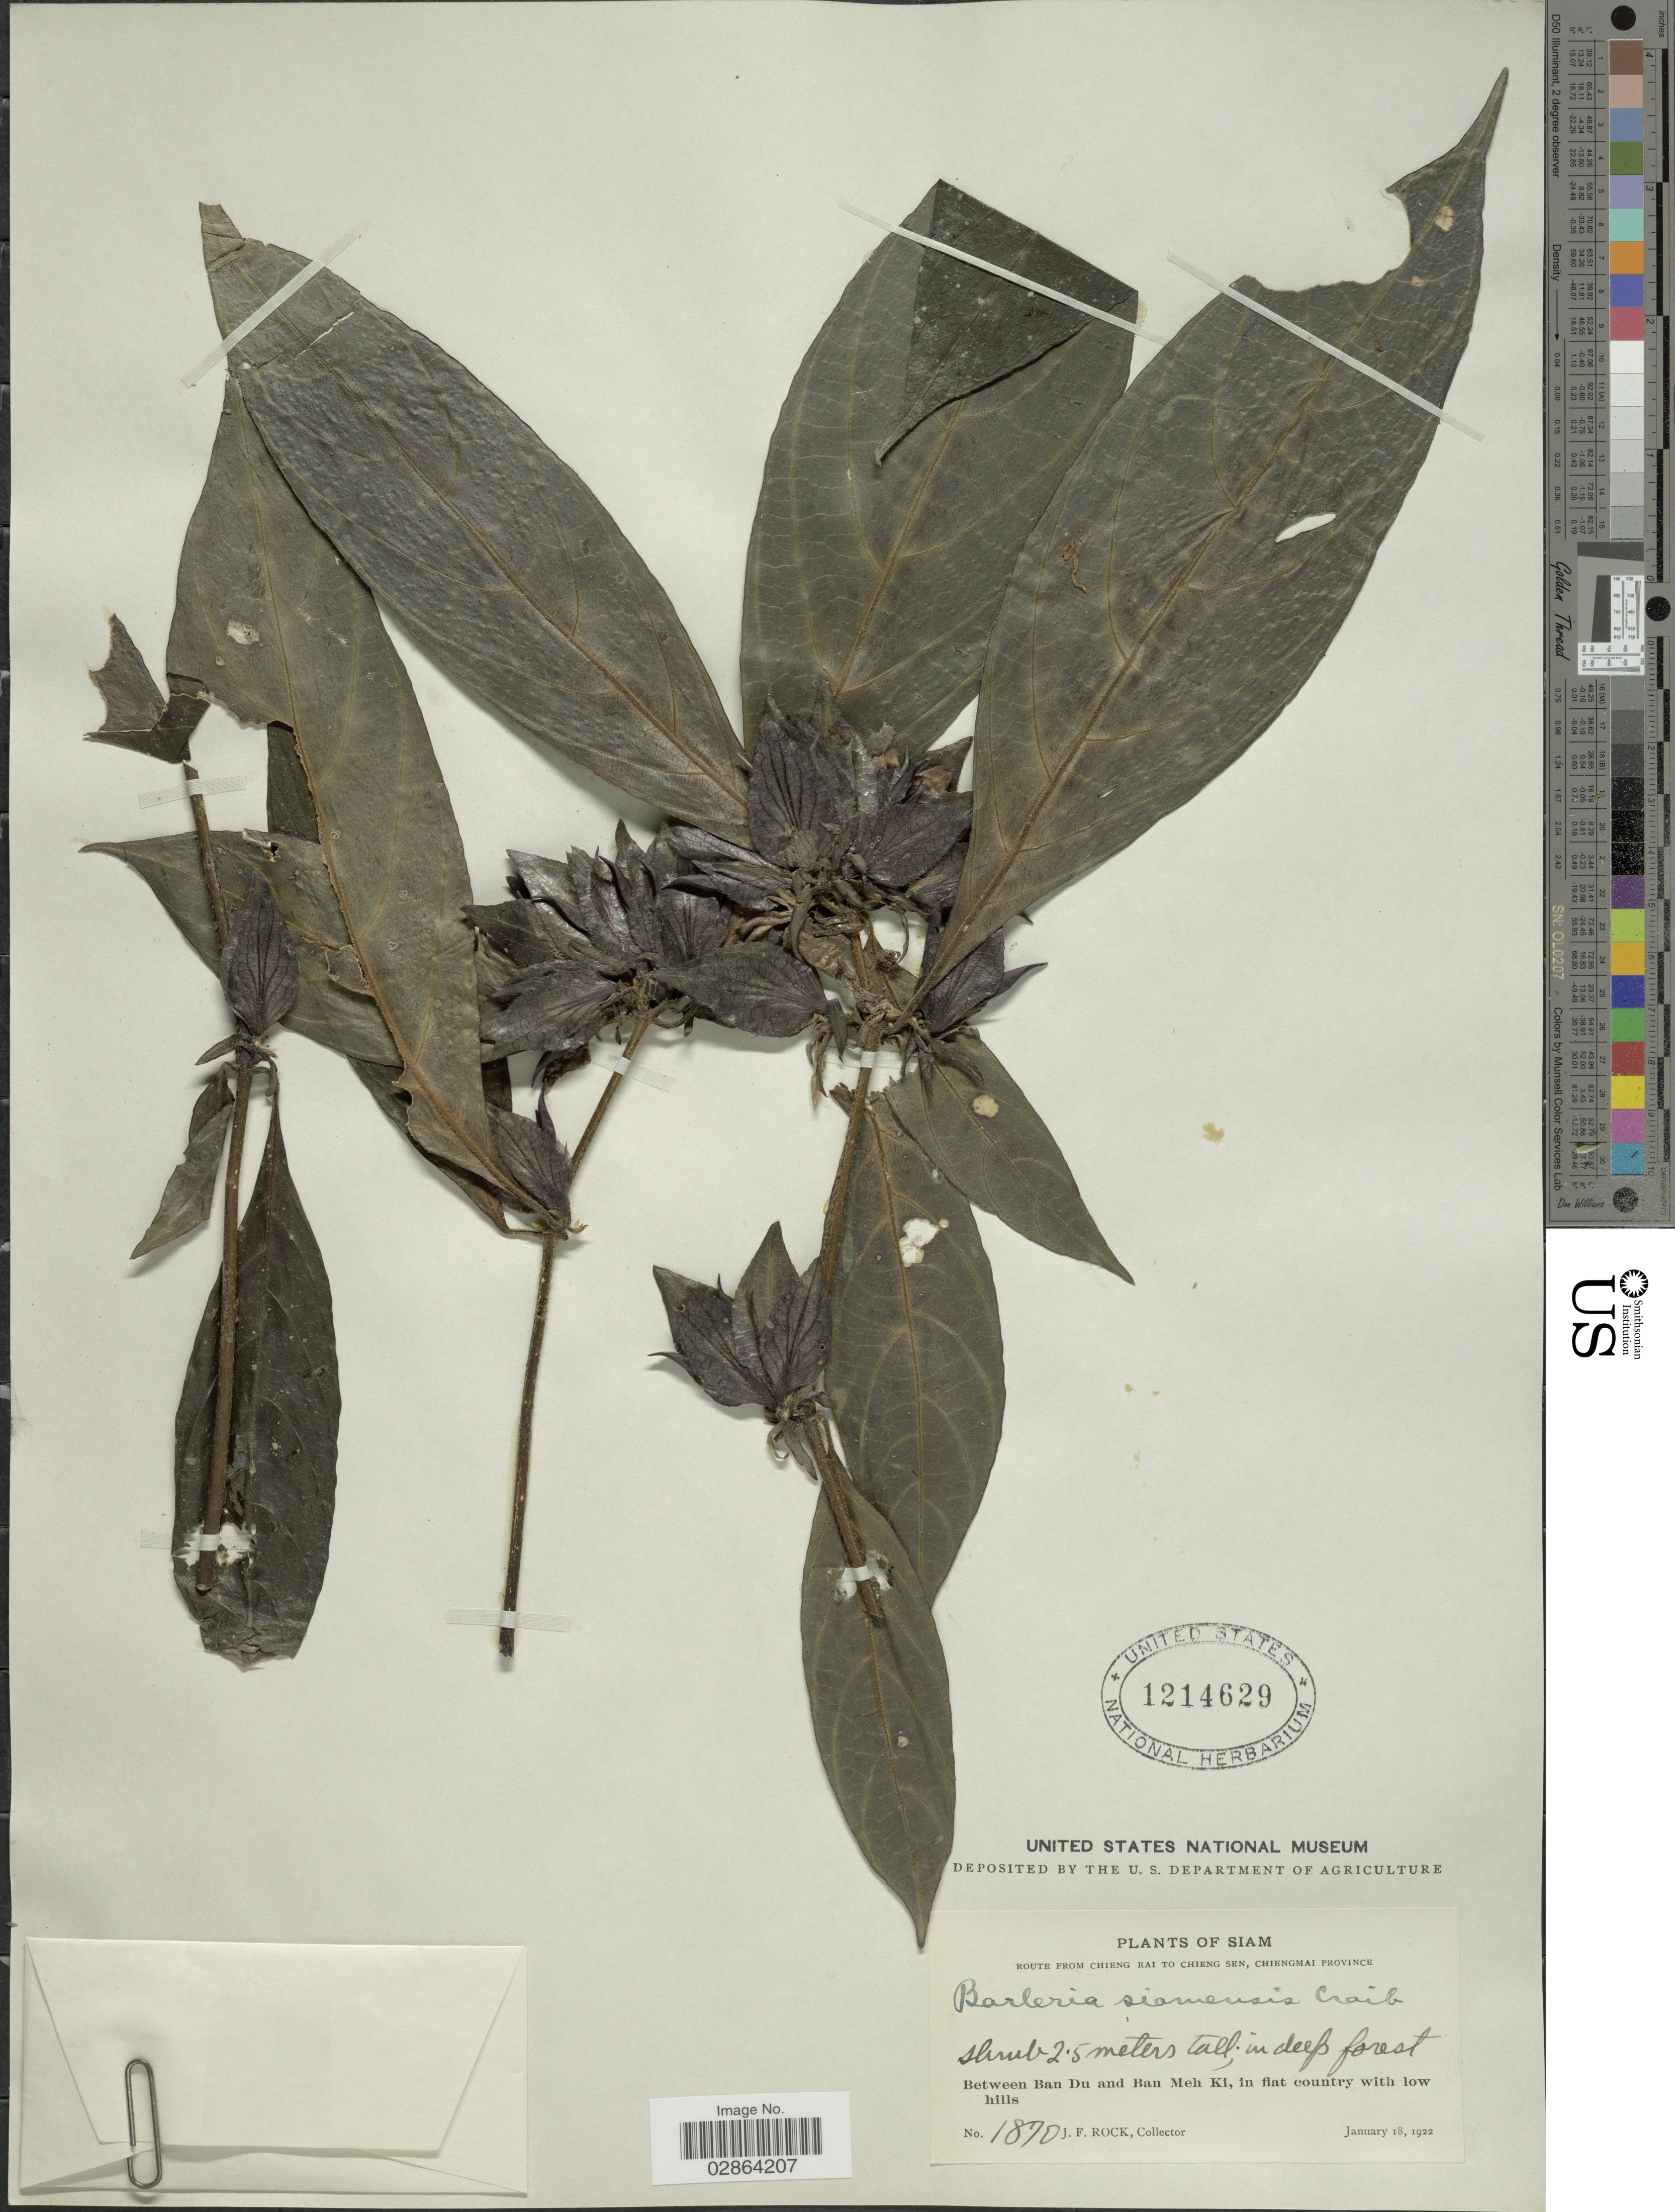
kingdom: Plantae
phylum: Tracheophyta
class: Magnoliopsida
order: Lamiales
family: Acanthaceae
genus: Barleria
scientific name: Barleria siamensis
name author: Craib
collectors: J. Rock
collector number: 1870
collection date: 1922-01-18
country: Thailand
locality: Siam, Route from Chieng Rai To Chieng Sen, Chiengmai Province, Between Ban Du and Ban Meh Ki, in flat country with low hills.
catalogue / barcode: US 1214629